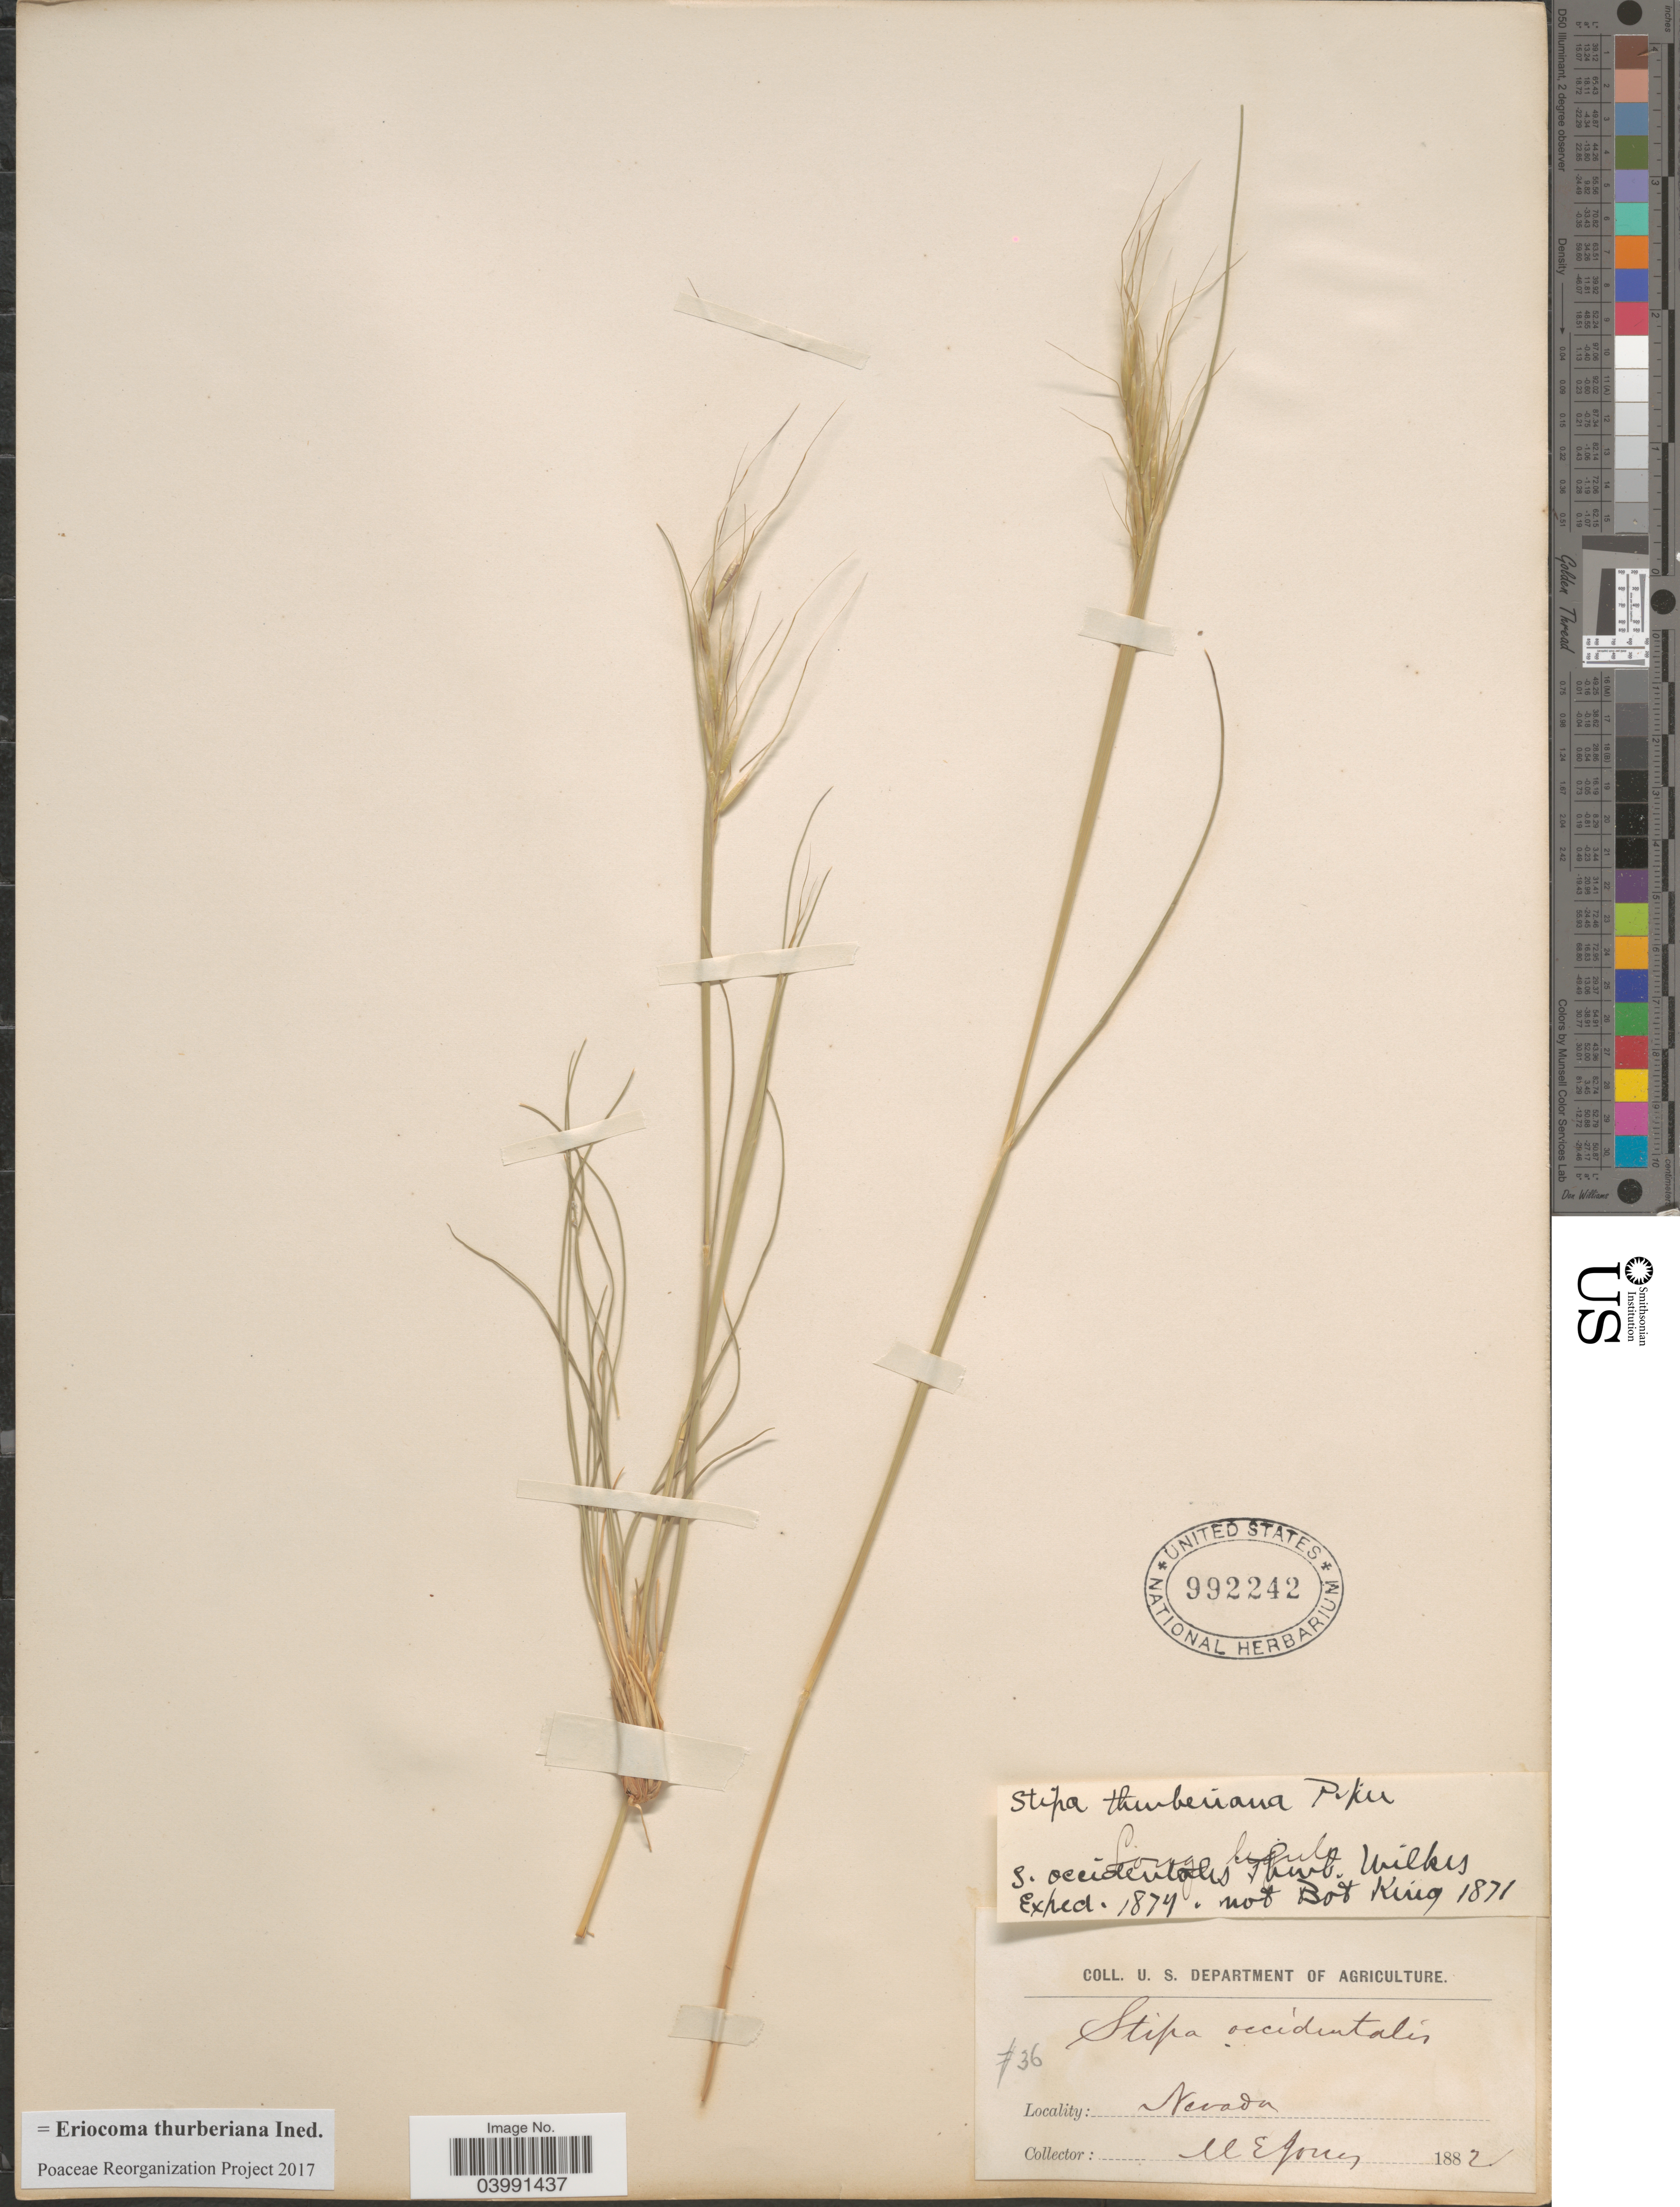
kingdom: Plantae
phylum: Tracheophyta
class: Liliopsida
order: Poales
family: Poaceae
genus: Eriocoma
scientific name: Eriocoma thurberiana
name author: (Piper) Romasch.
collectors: M. E. Jones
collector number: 36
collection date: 1882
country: United States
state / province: Nevada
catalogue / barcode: US 992242